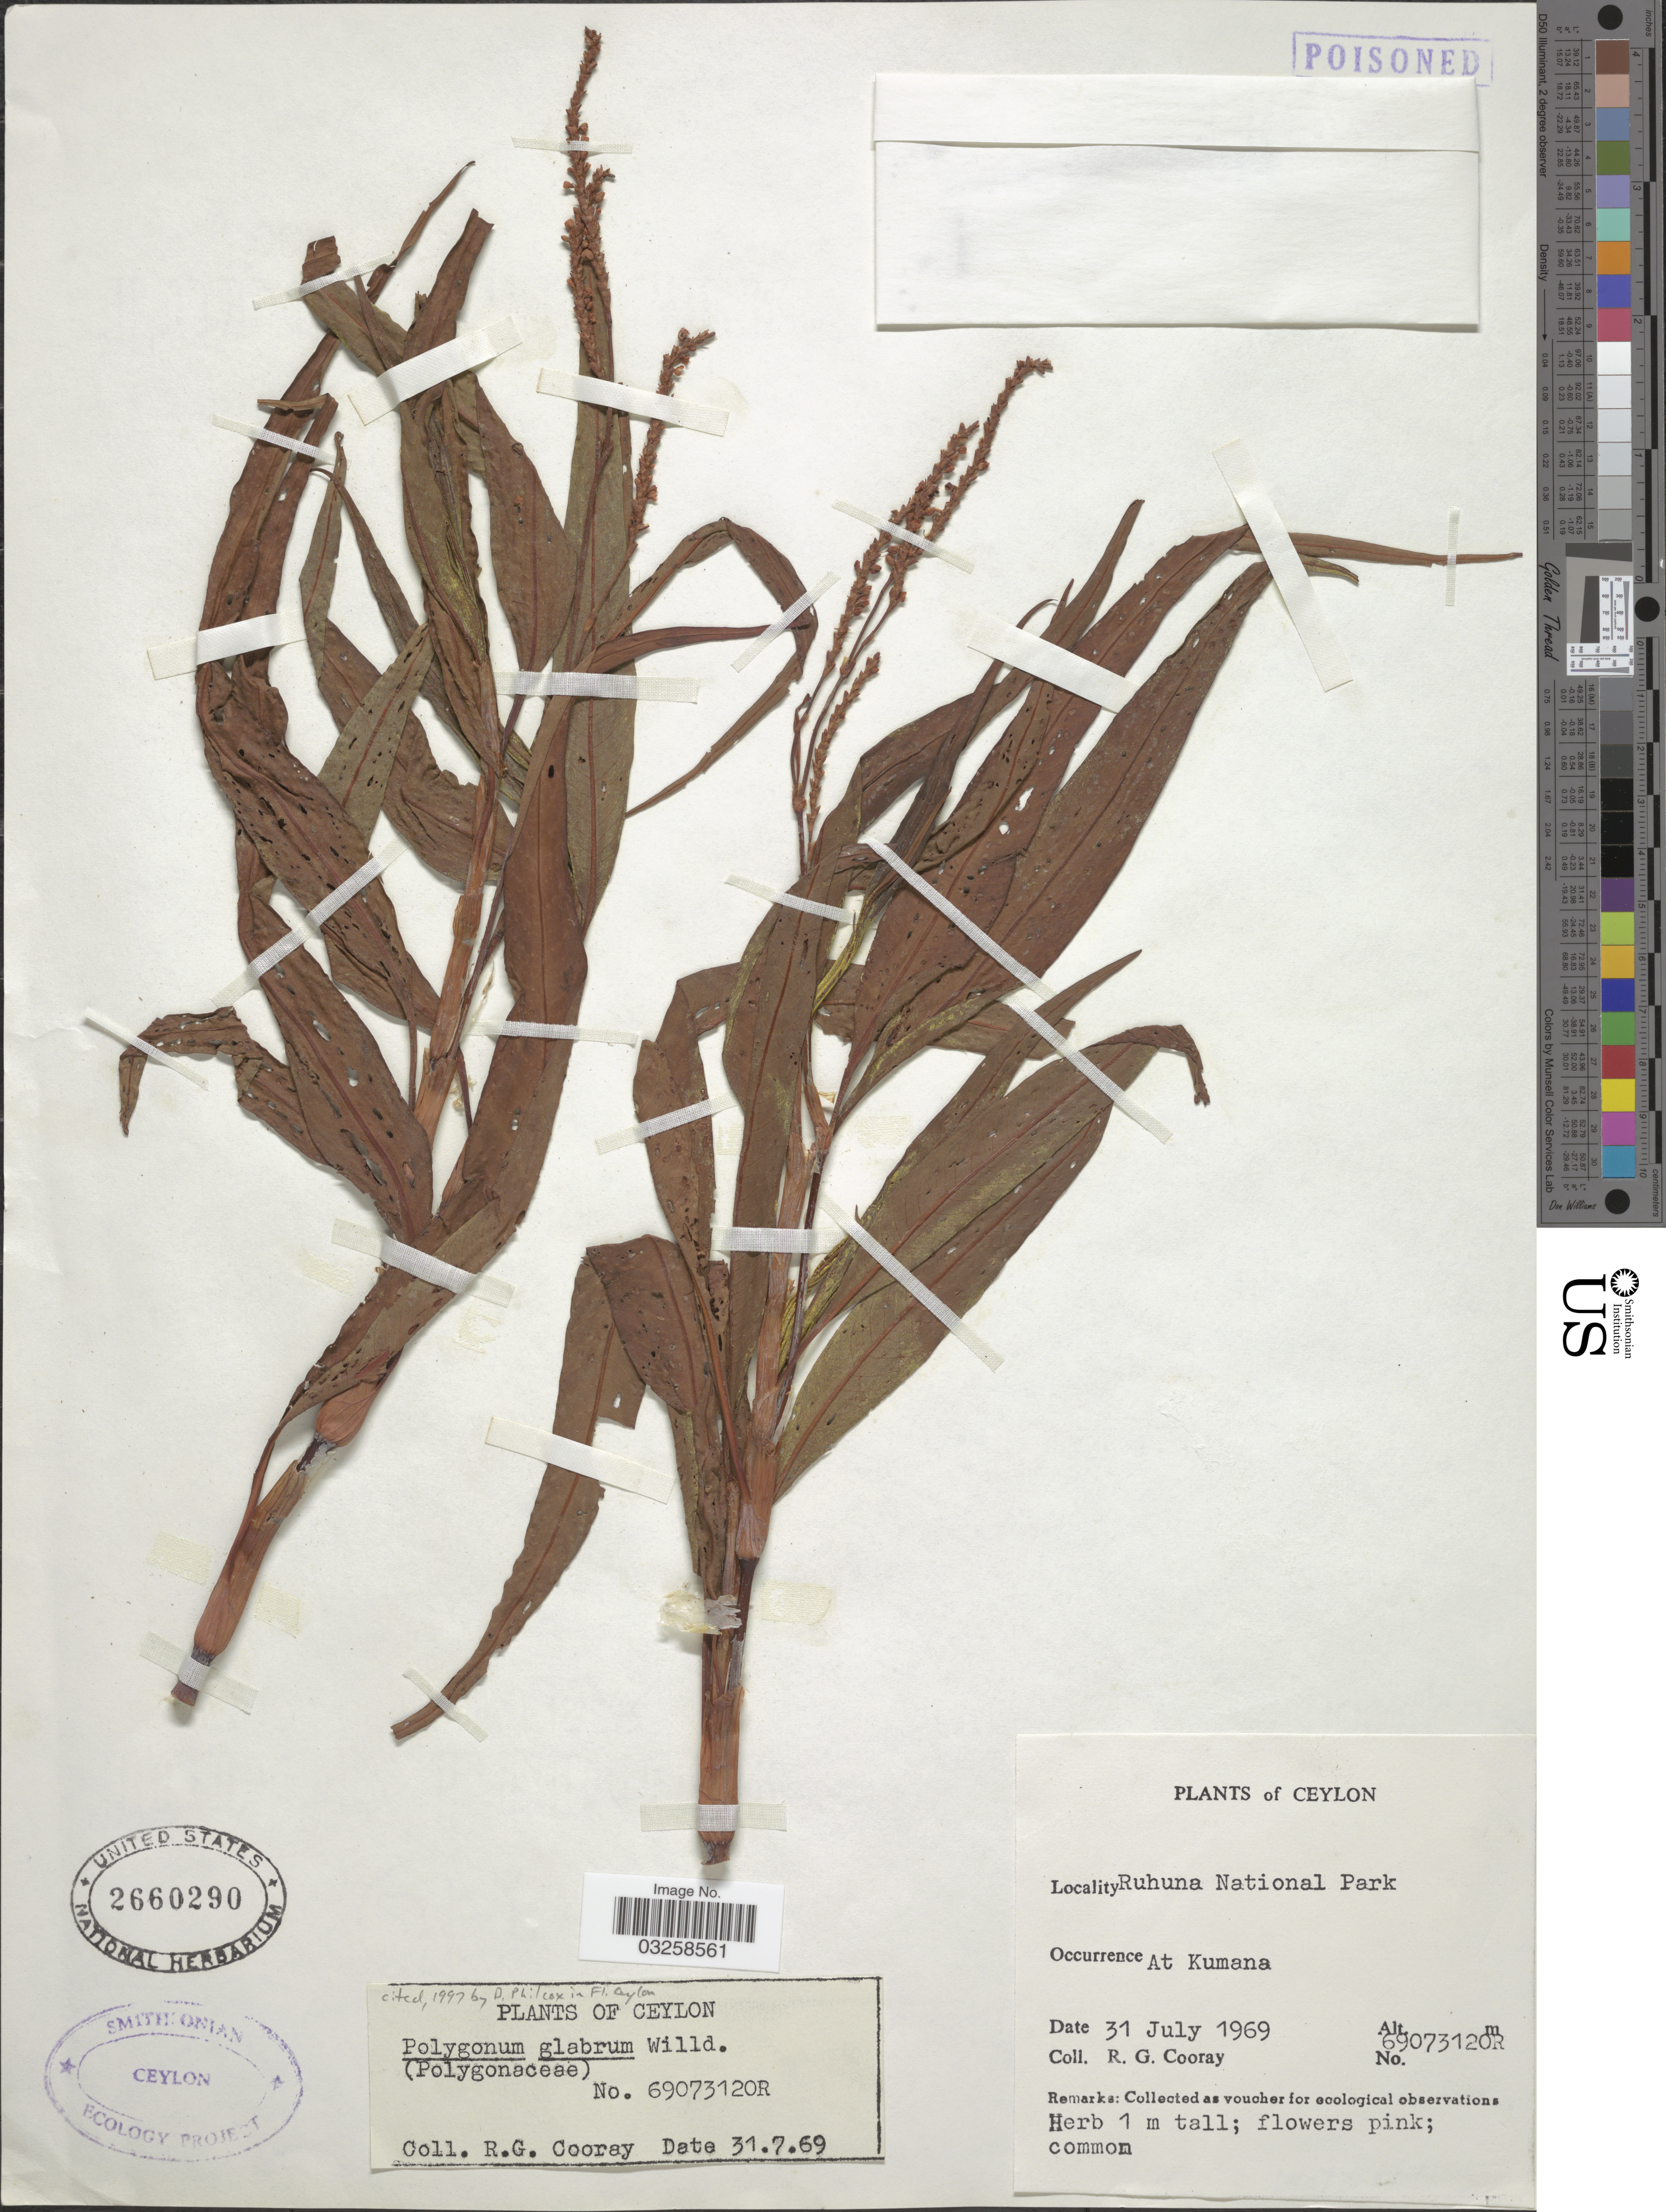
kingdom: Plantae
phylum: Tracheophyta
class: Magnoliopsida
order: Caryophyllales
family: Polygonaceae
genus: Persicaria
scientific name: Persicaria glabra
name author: (Willd.) M. Gómez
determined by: U.S. National Herbarium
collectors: R. Cooray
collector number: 69073120R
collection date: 1969-07-31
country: Sri Lanka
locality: Ceylon. Ruhuna National Park. At Kumana.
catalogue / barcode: US 2660290